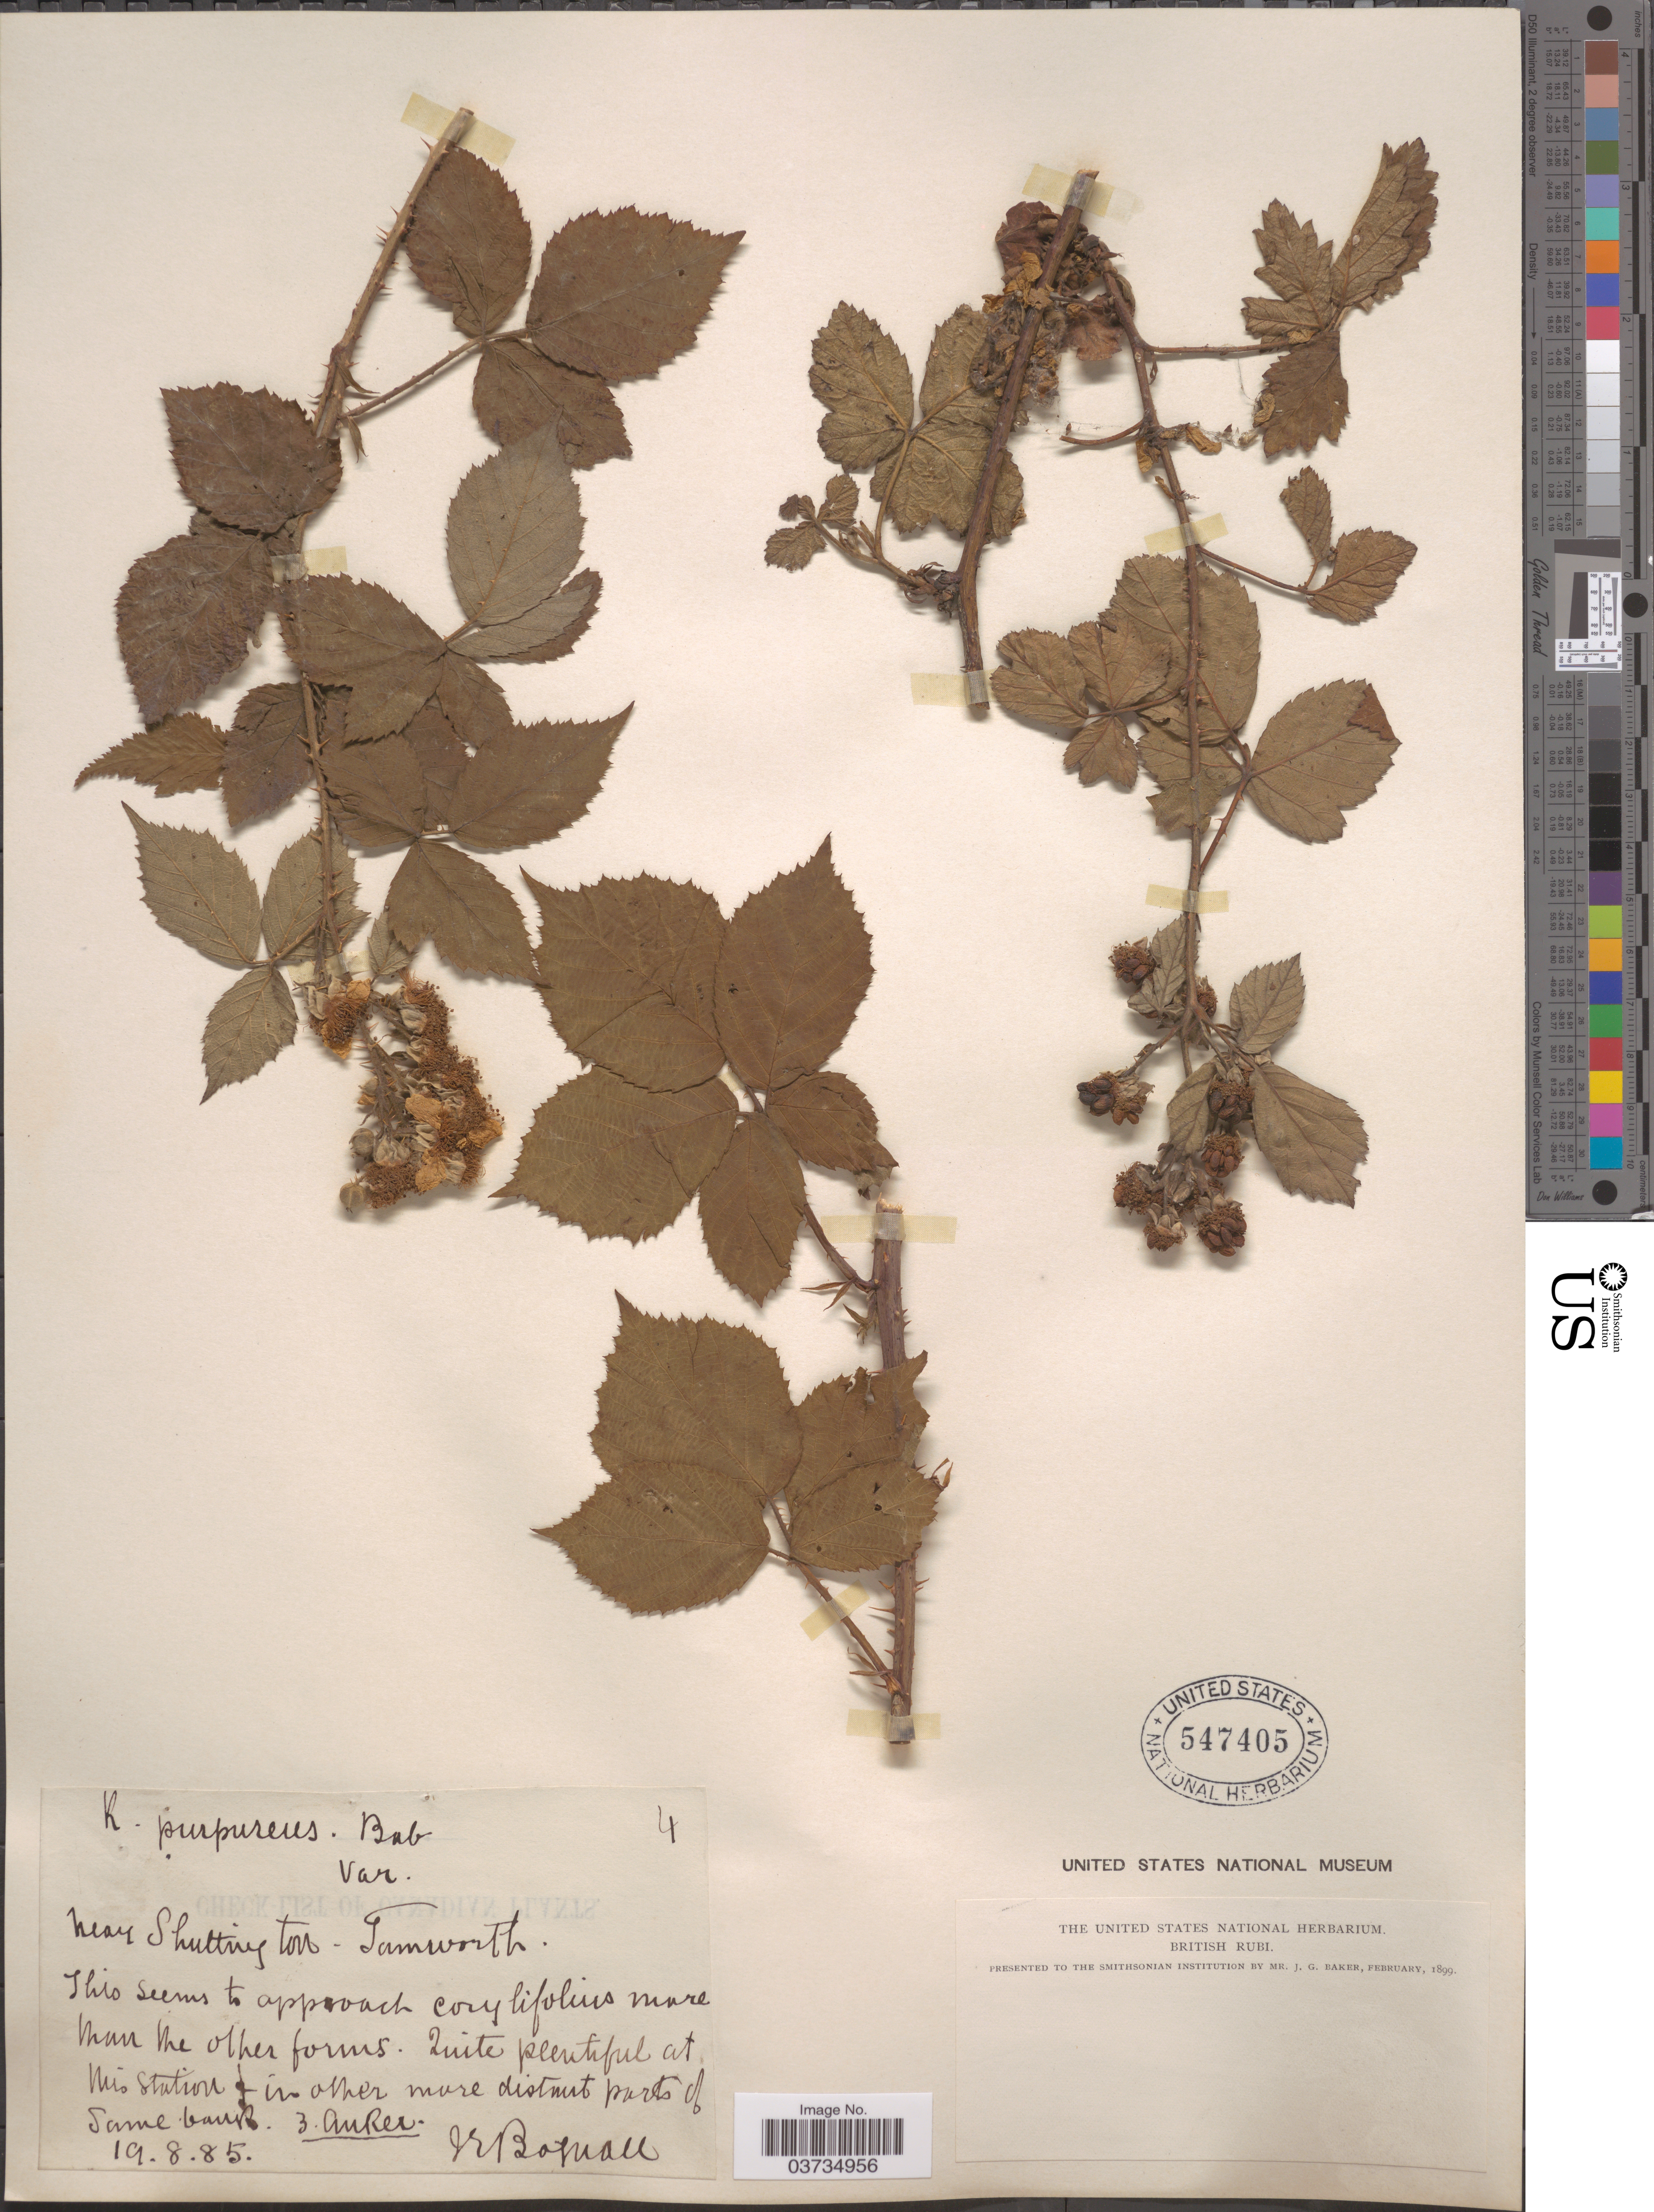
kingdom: Plantae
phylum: Tracheophyta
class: Magnoliopsida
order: Rosales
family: Rosaceae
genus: Rubus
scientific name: Rubus purpureus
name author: Holuby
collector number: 4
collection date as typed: Transcribed d/m/y: 19/8/85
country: United Kingdom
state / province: England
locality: Near Shuttington, Tamworth.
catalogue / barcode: US 547405